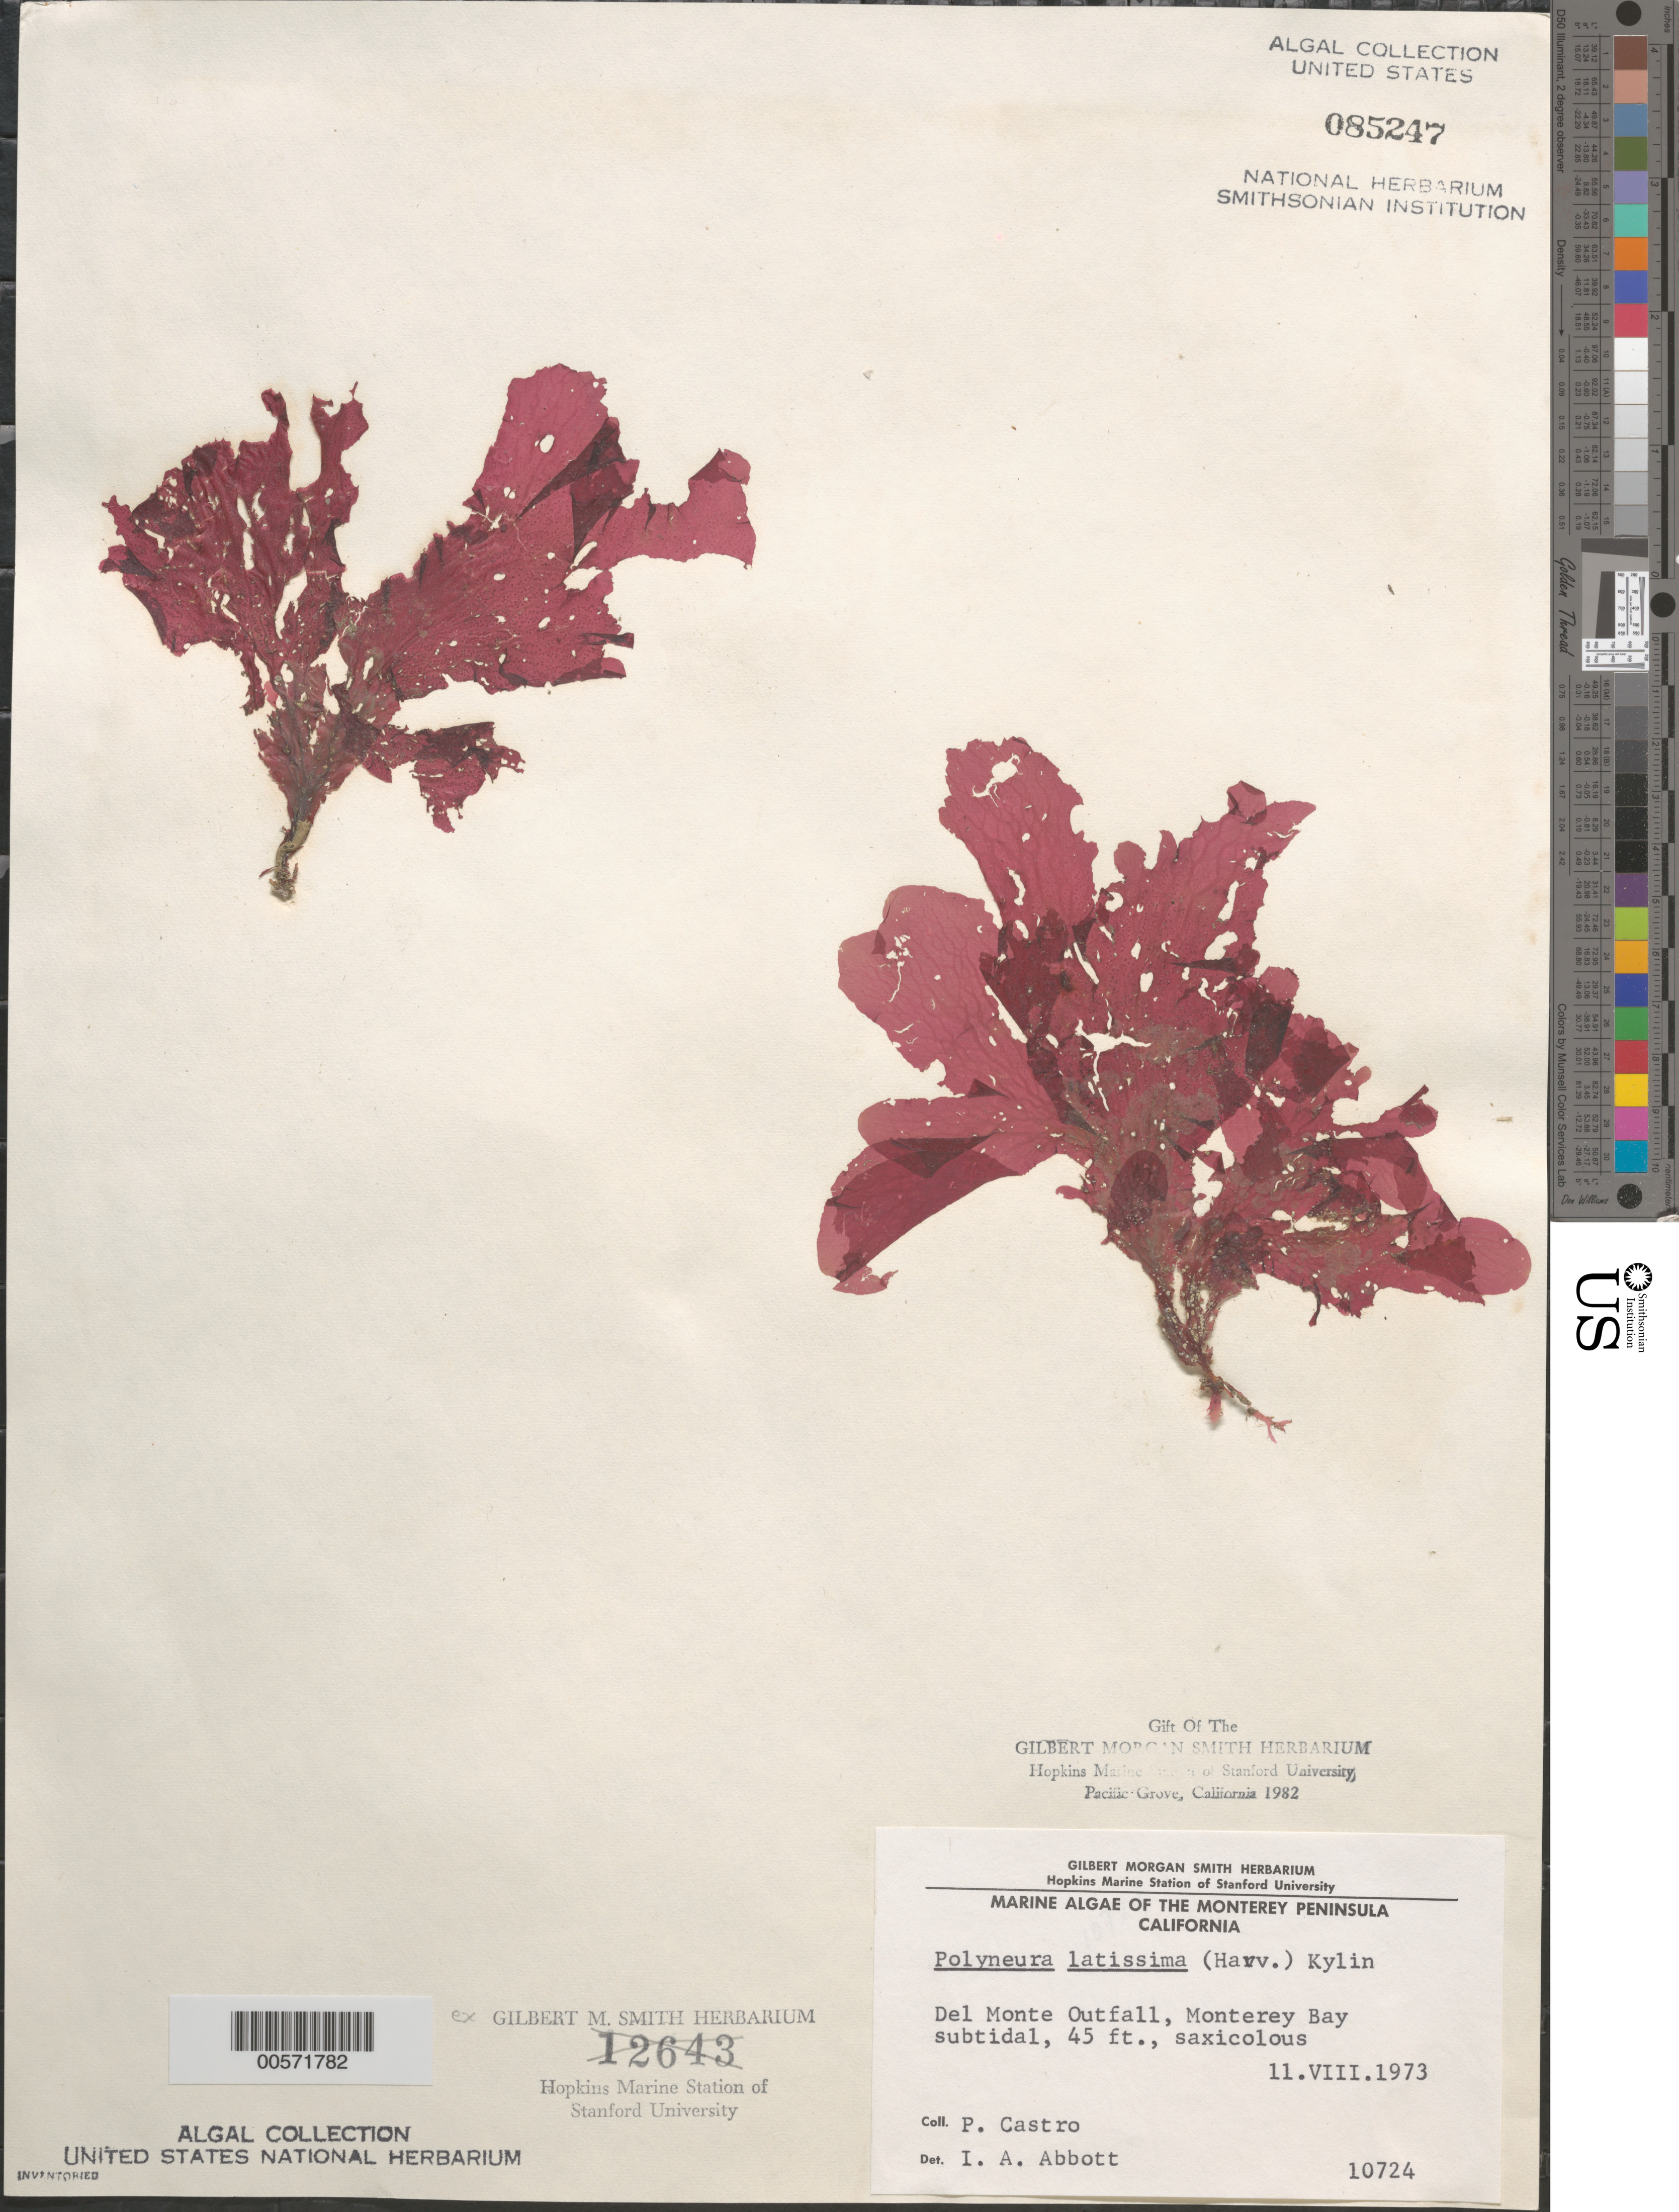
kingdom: Plantae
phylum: Rhodophyta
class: Florideophyceae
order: Ceramiales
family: Delesseriaceae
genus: Polyneura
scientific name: Polyneura latissima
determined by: Abbott, Isabella A.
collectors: P. Castro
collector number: IAA 10724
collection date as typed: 11 Aug 1973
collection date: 1973-08-11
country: United States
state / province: California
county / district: Monterey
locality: Del Monte outfall, Monterey Bay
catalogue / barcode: US 85247